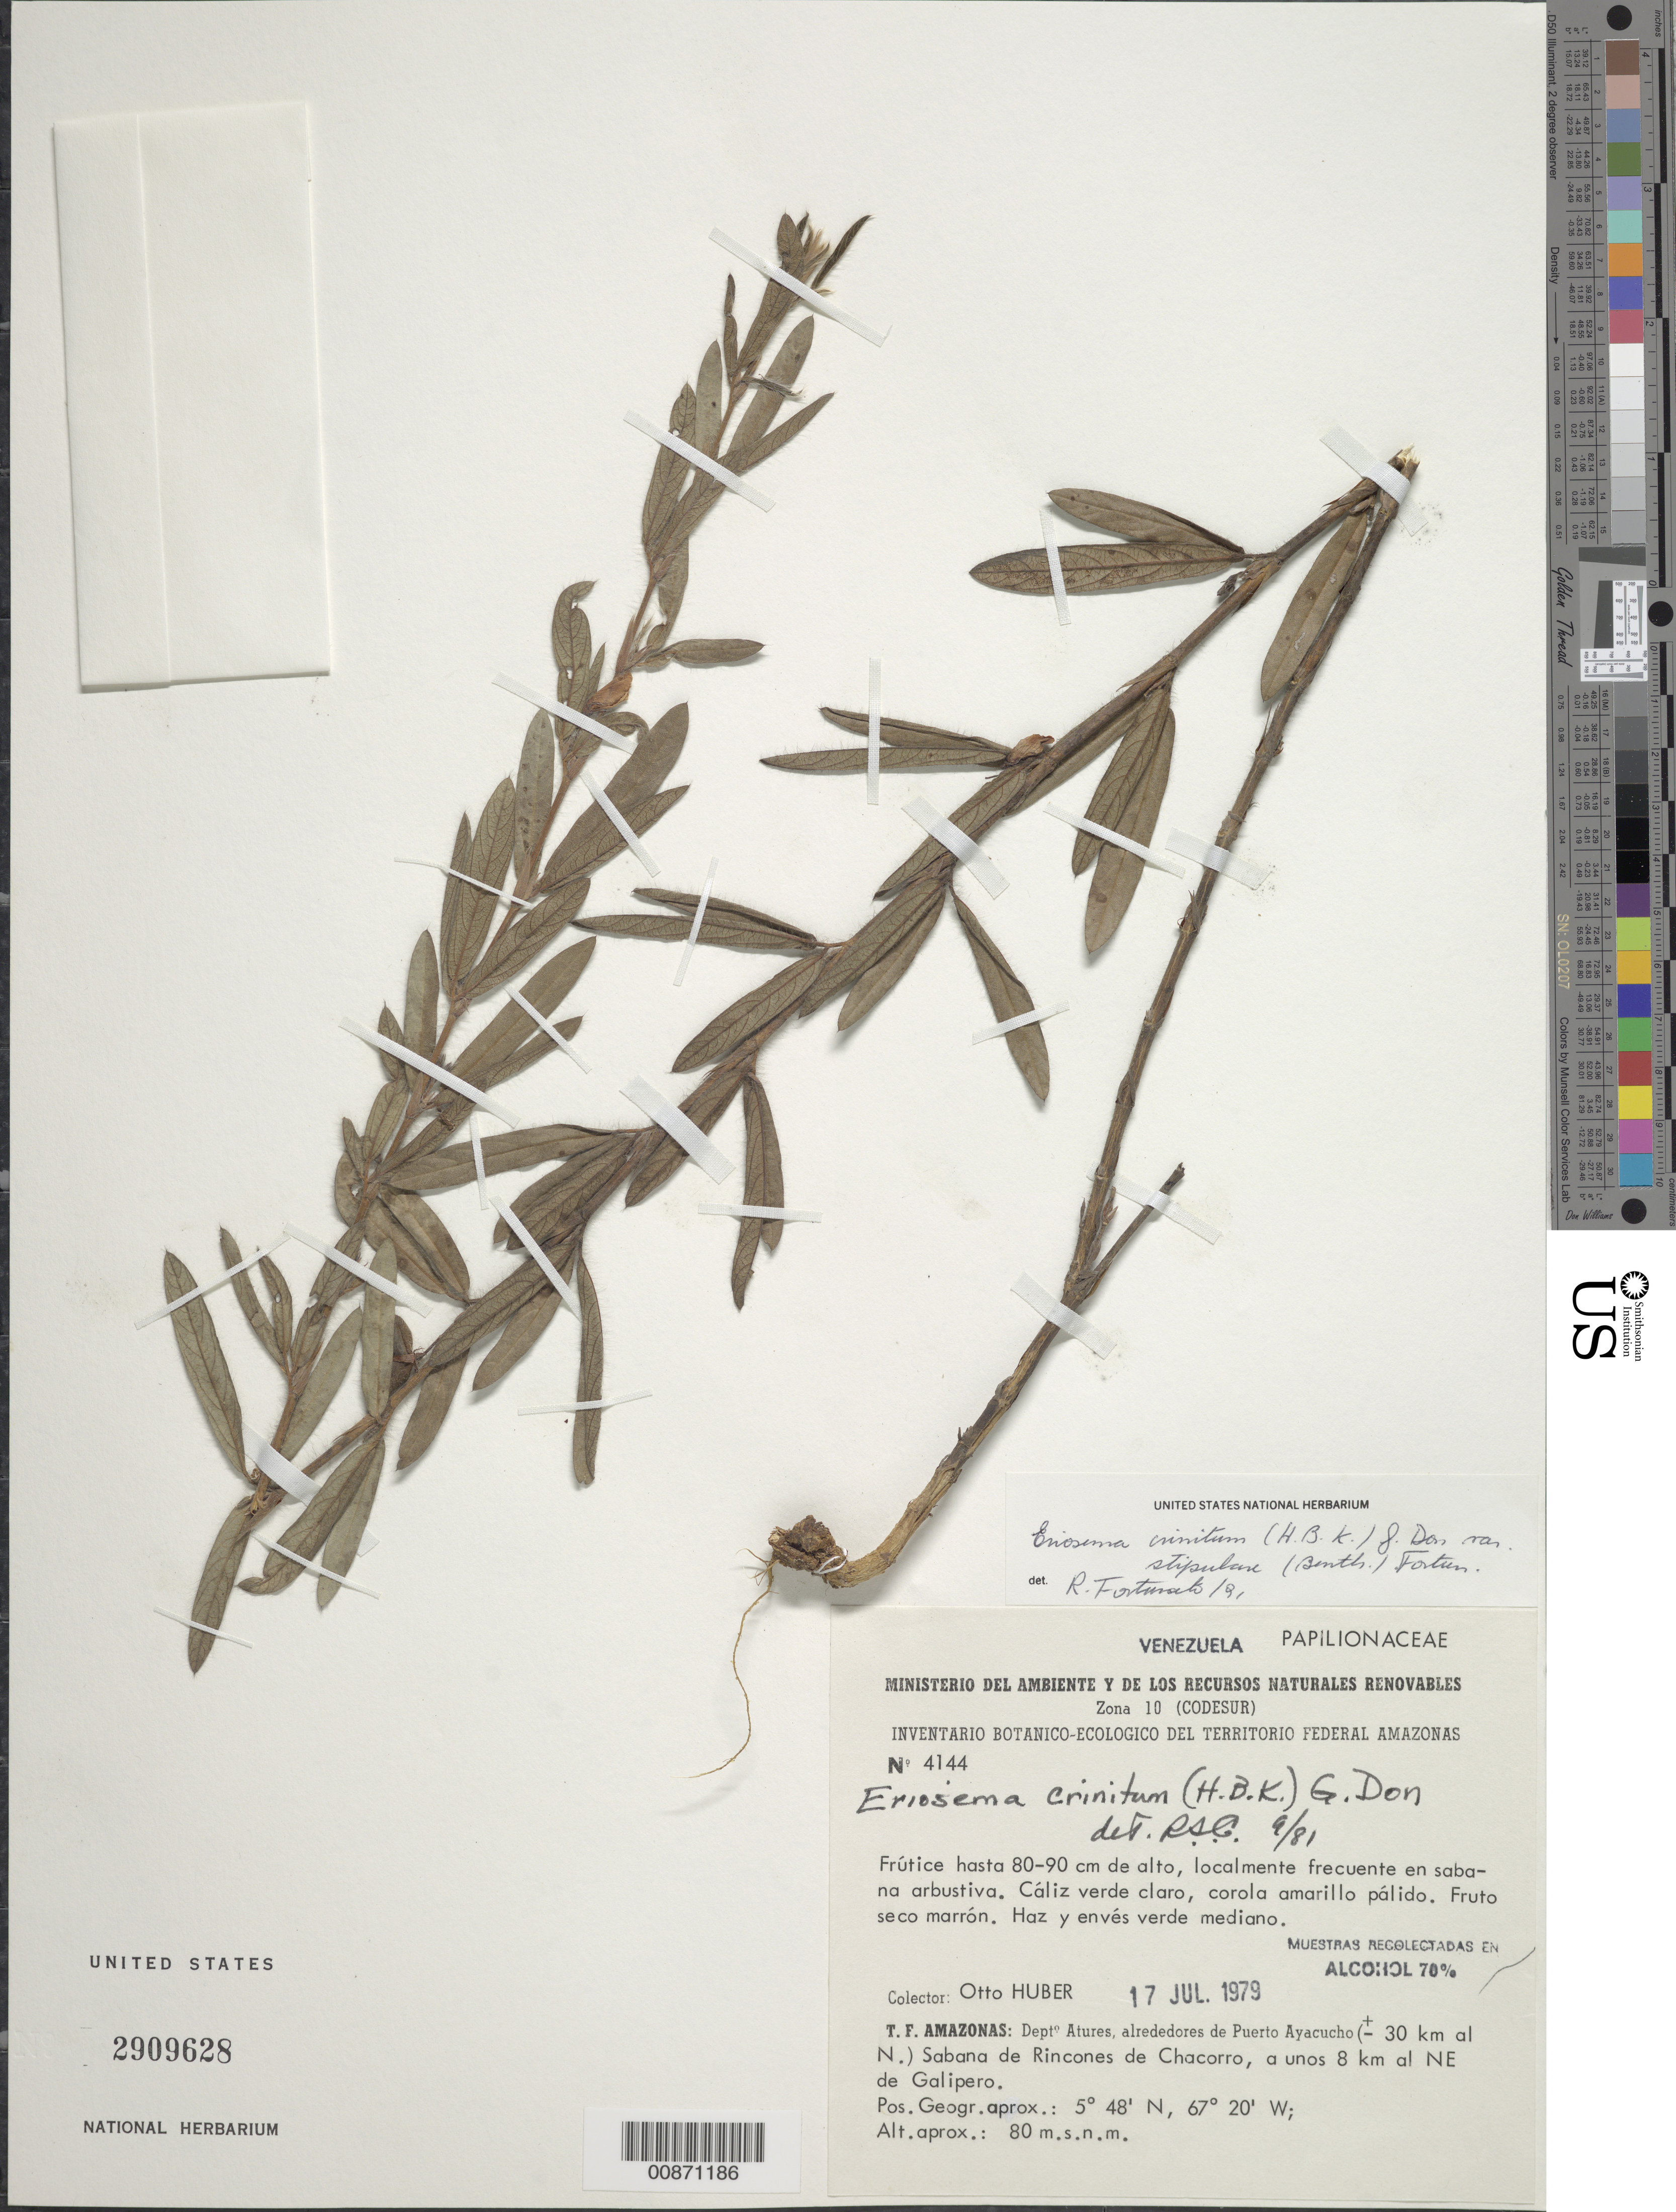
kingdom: Plantae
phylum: Tracheophyta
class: Magnoliopsida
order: Fabales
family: Fabaceae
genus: Eriosema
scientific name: Eriosema crinitum var. stipulare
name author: (Benth.) Fortunato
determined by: Fortunata, R.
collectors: O. Huber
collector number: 4144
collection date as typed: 17-Jul-79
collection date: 1979-07-17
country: Venezuela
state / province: Amazonas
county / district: Atures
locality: Puerto Ayacucho, 30 km N; Sabanas de Rincones de Chocorro; 8 km NE Galipero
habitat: Sabana arbustiva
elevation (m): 80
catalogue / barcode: US 2909628